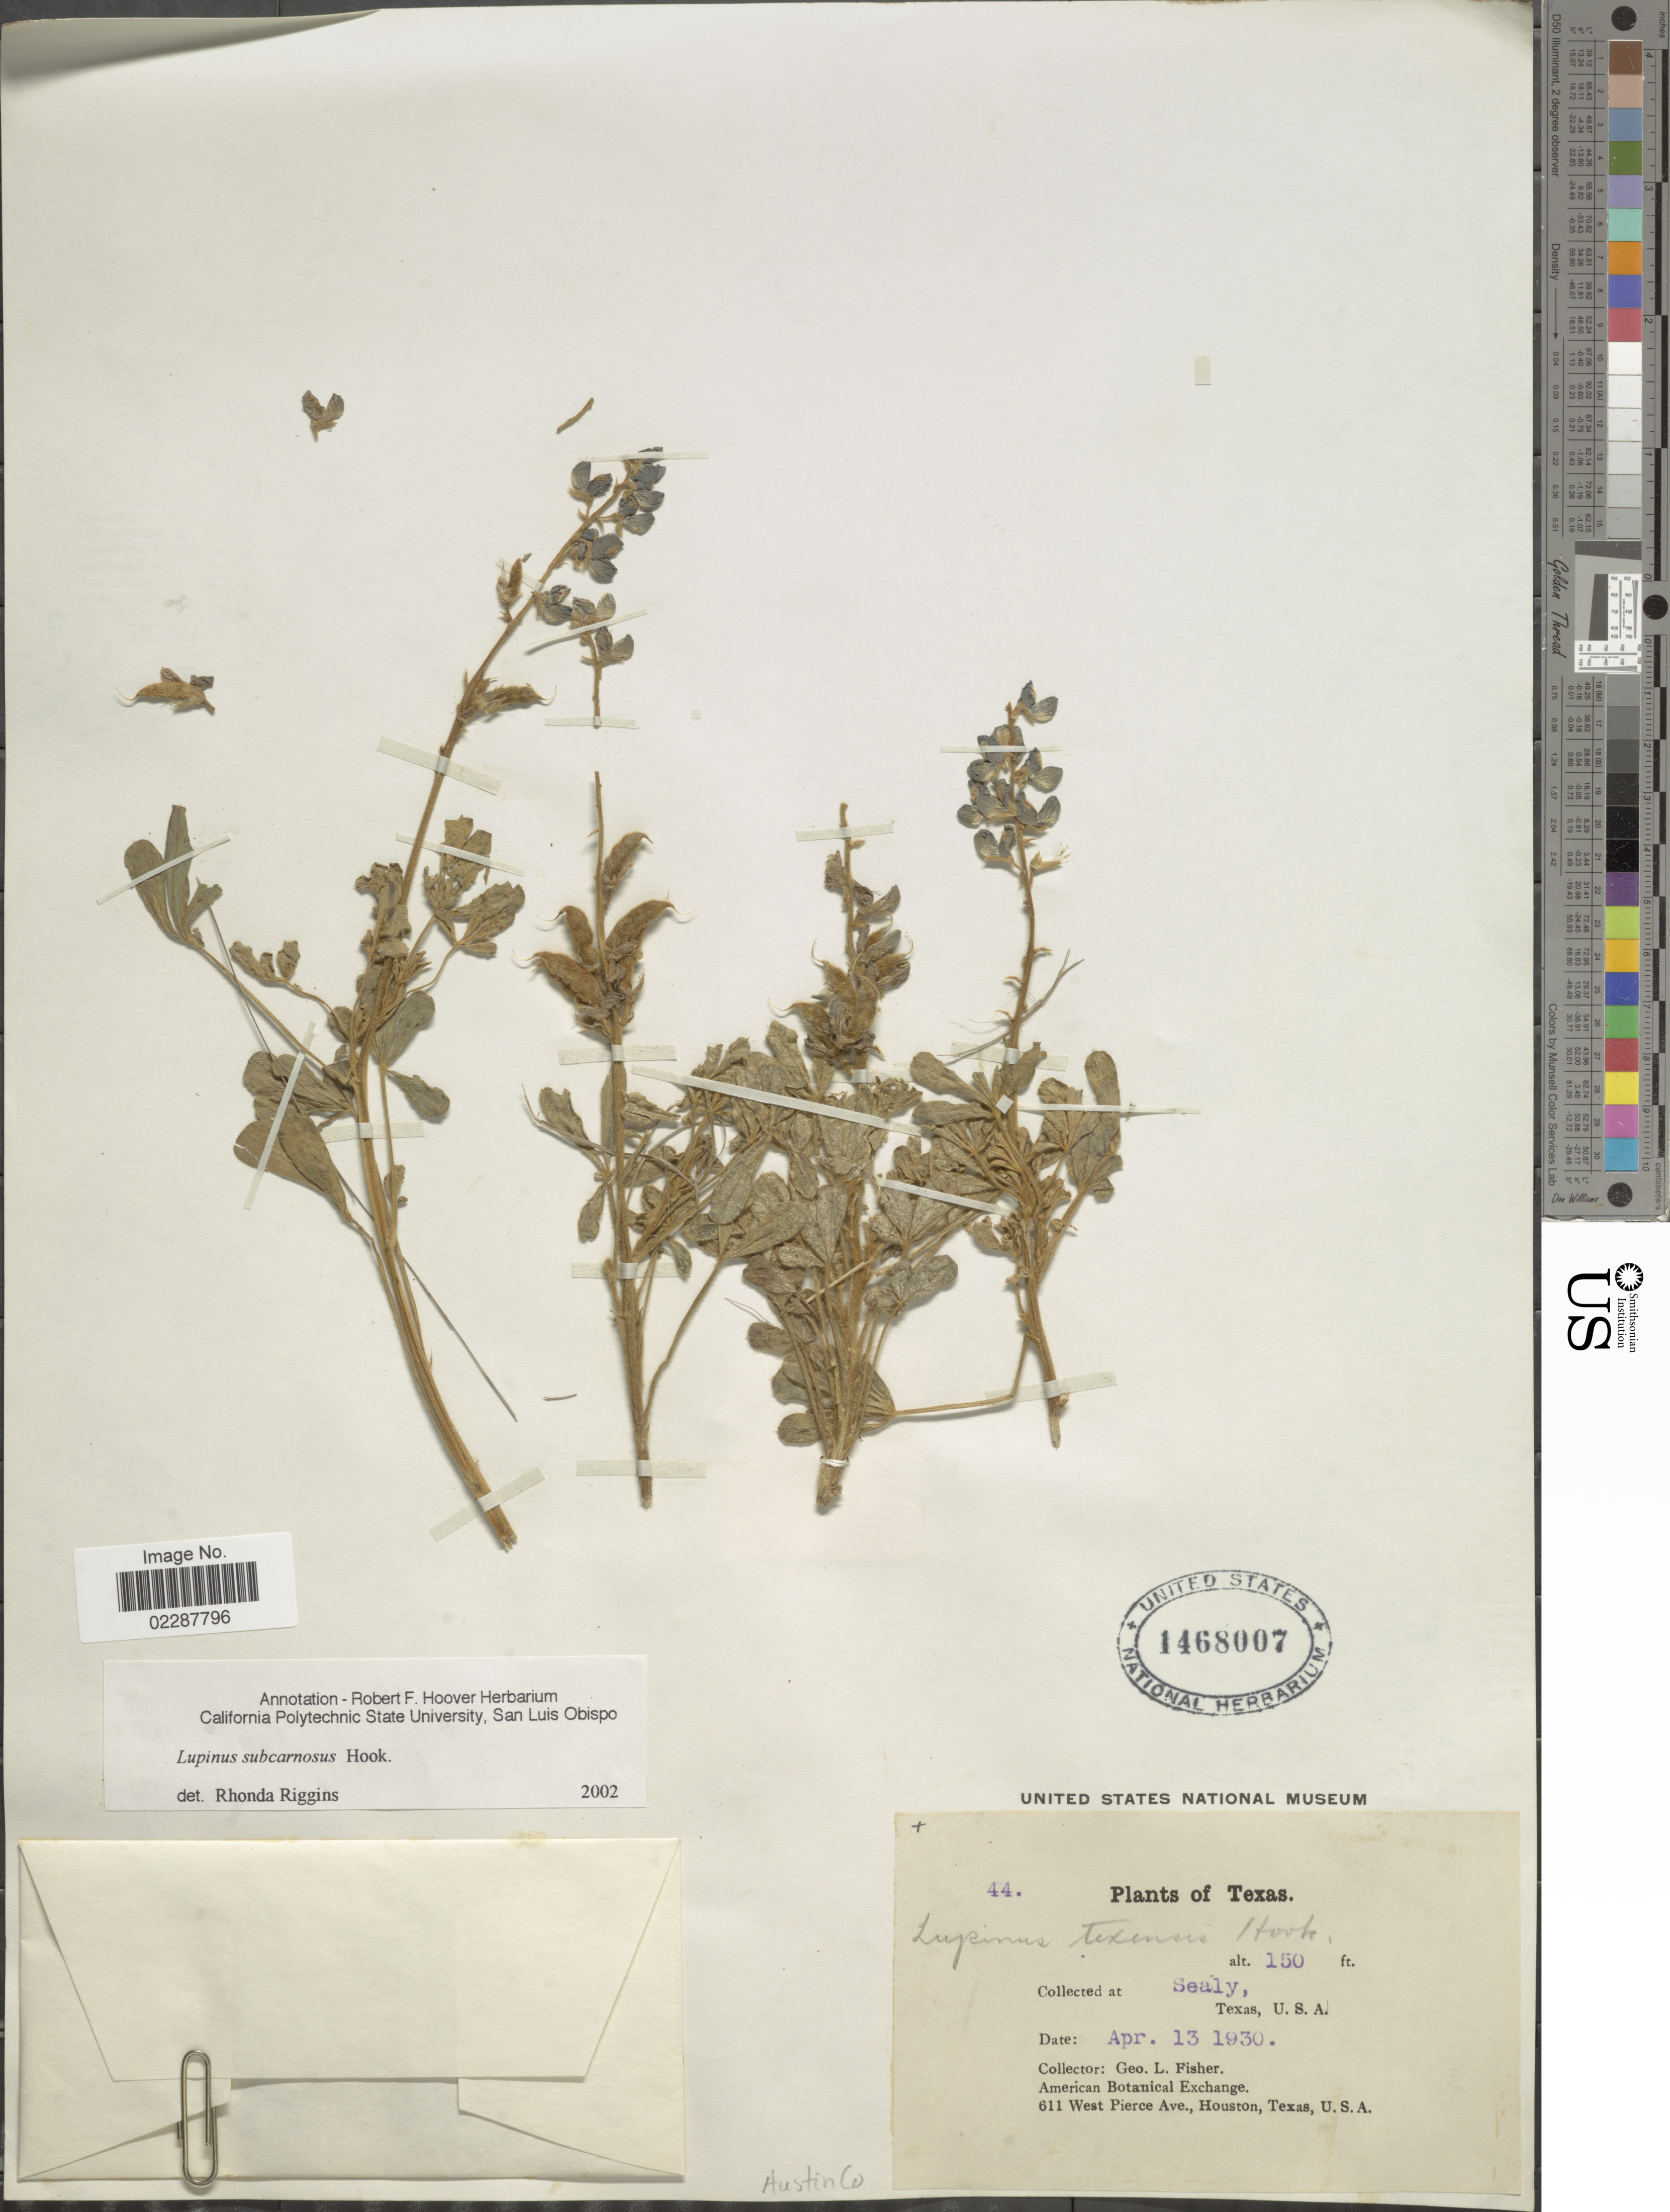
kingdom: Plantae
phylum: Tracheophyta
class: Magnoliopsida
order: Fabales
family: Fabaceae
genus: Lupinus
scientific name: Lupinus subcarnosus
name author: Hook.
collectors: G. L. Fisher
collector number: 44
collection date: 1930-04-13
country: United States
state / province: Texas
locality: Sealy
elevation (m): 46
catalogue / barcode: US 1468007